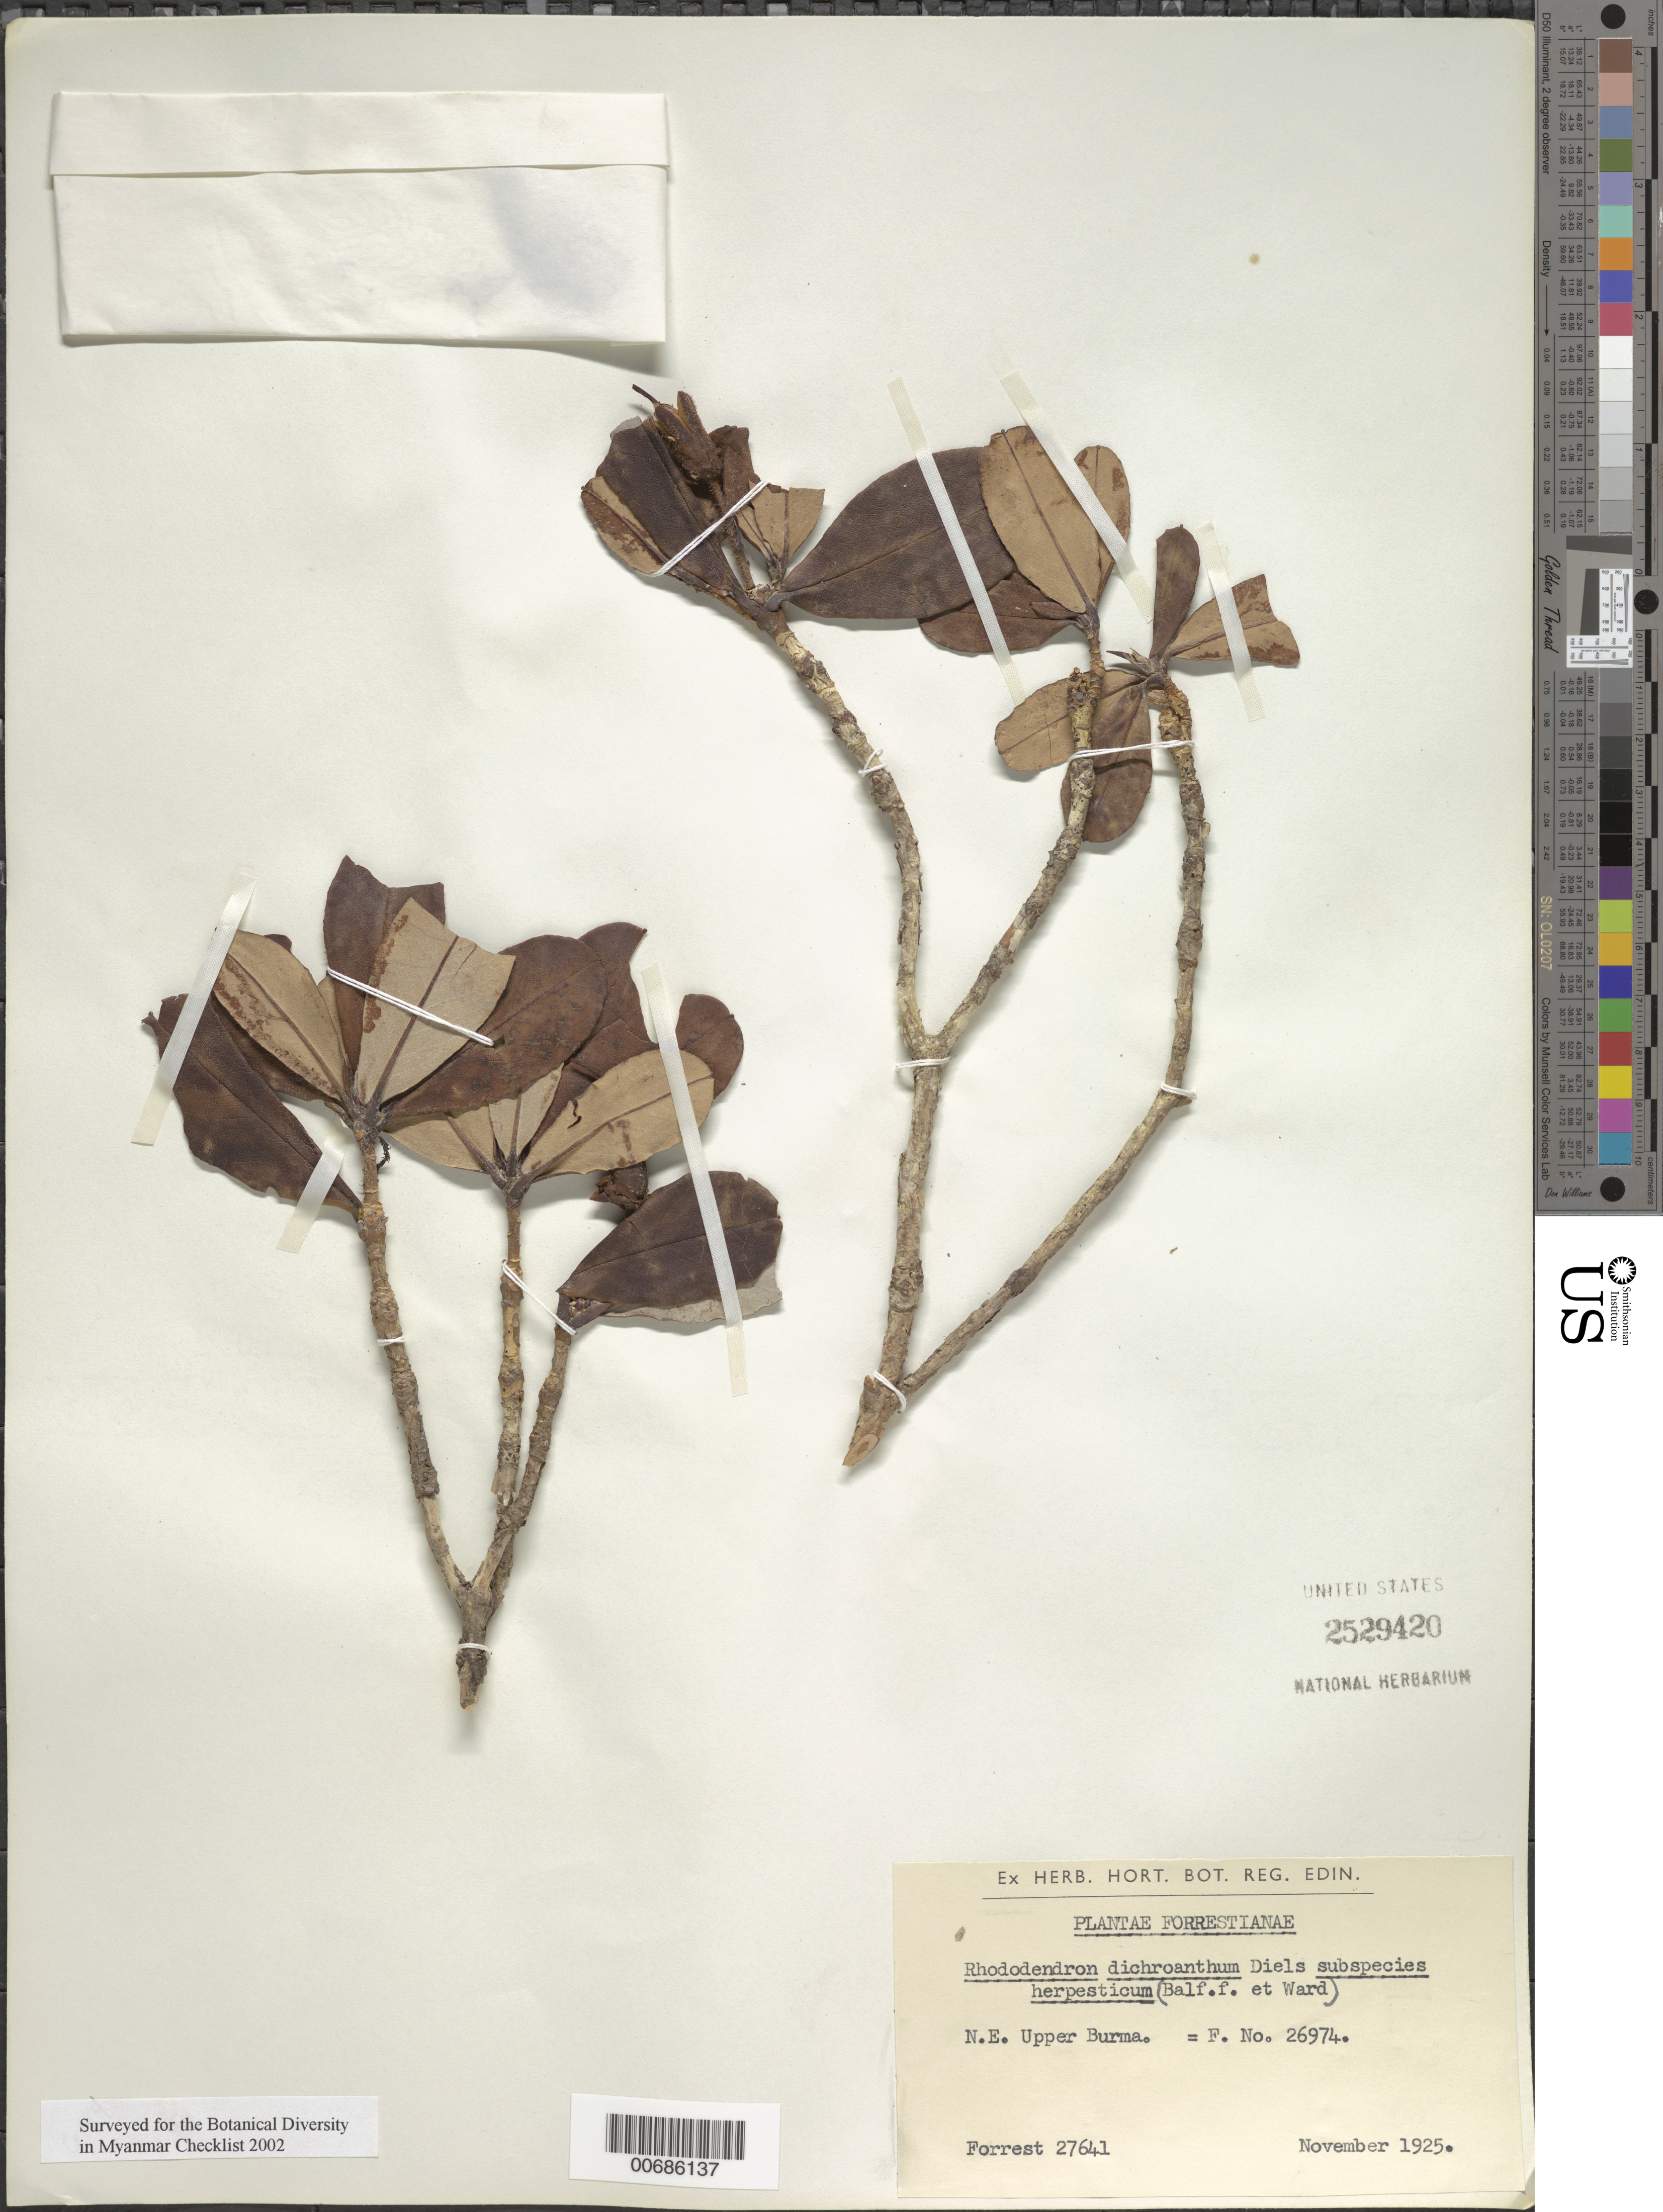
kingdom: Plantae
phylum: Tracheophyta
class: Magnoliopsida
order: Ericales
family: Ericaceae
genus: Rhododendron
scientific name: Rhododendron dichroanthum subsp. herpesticum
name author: (Balf. f. & Kingdon-Ward) Cowan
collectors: G. Forrest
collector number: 27641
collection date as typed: Nov 1925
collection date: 1925-11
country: Myanmar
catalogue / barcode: US 2529420